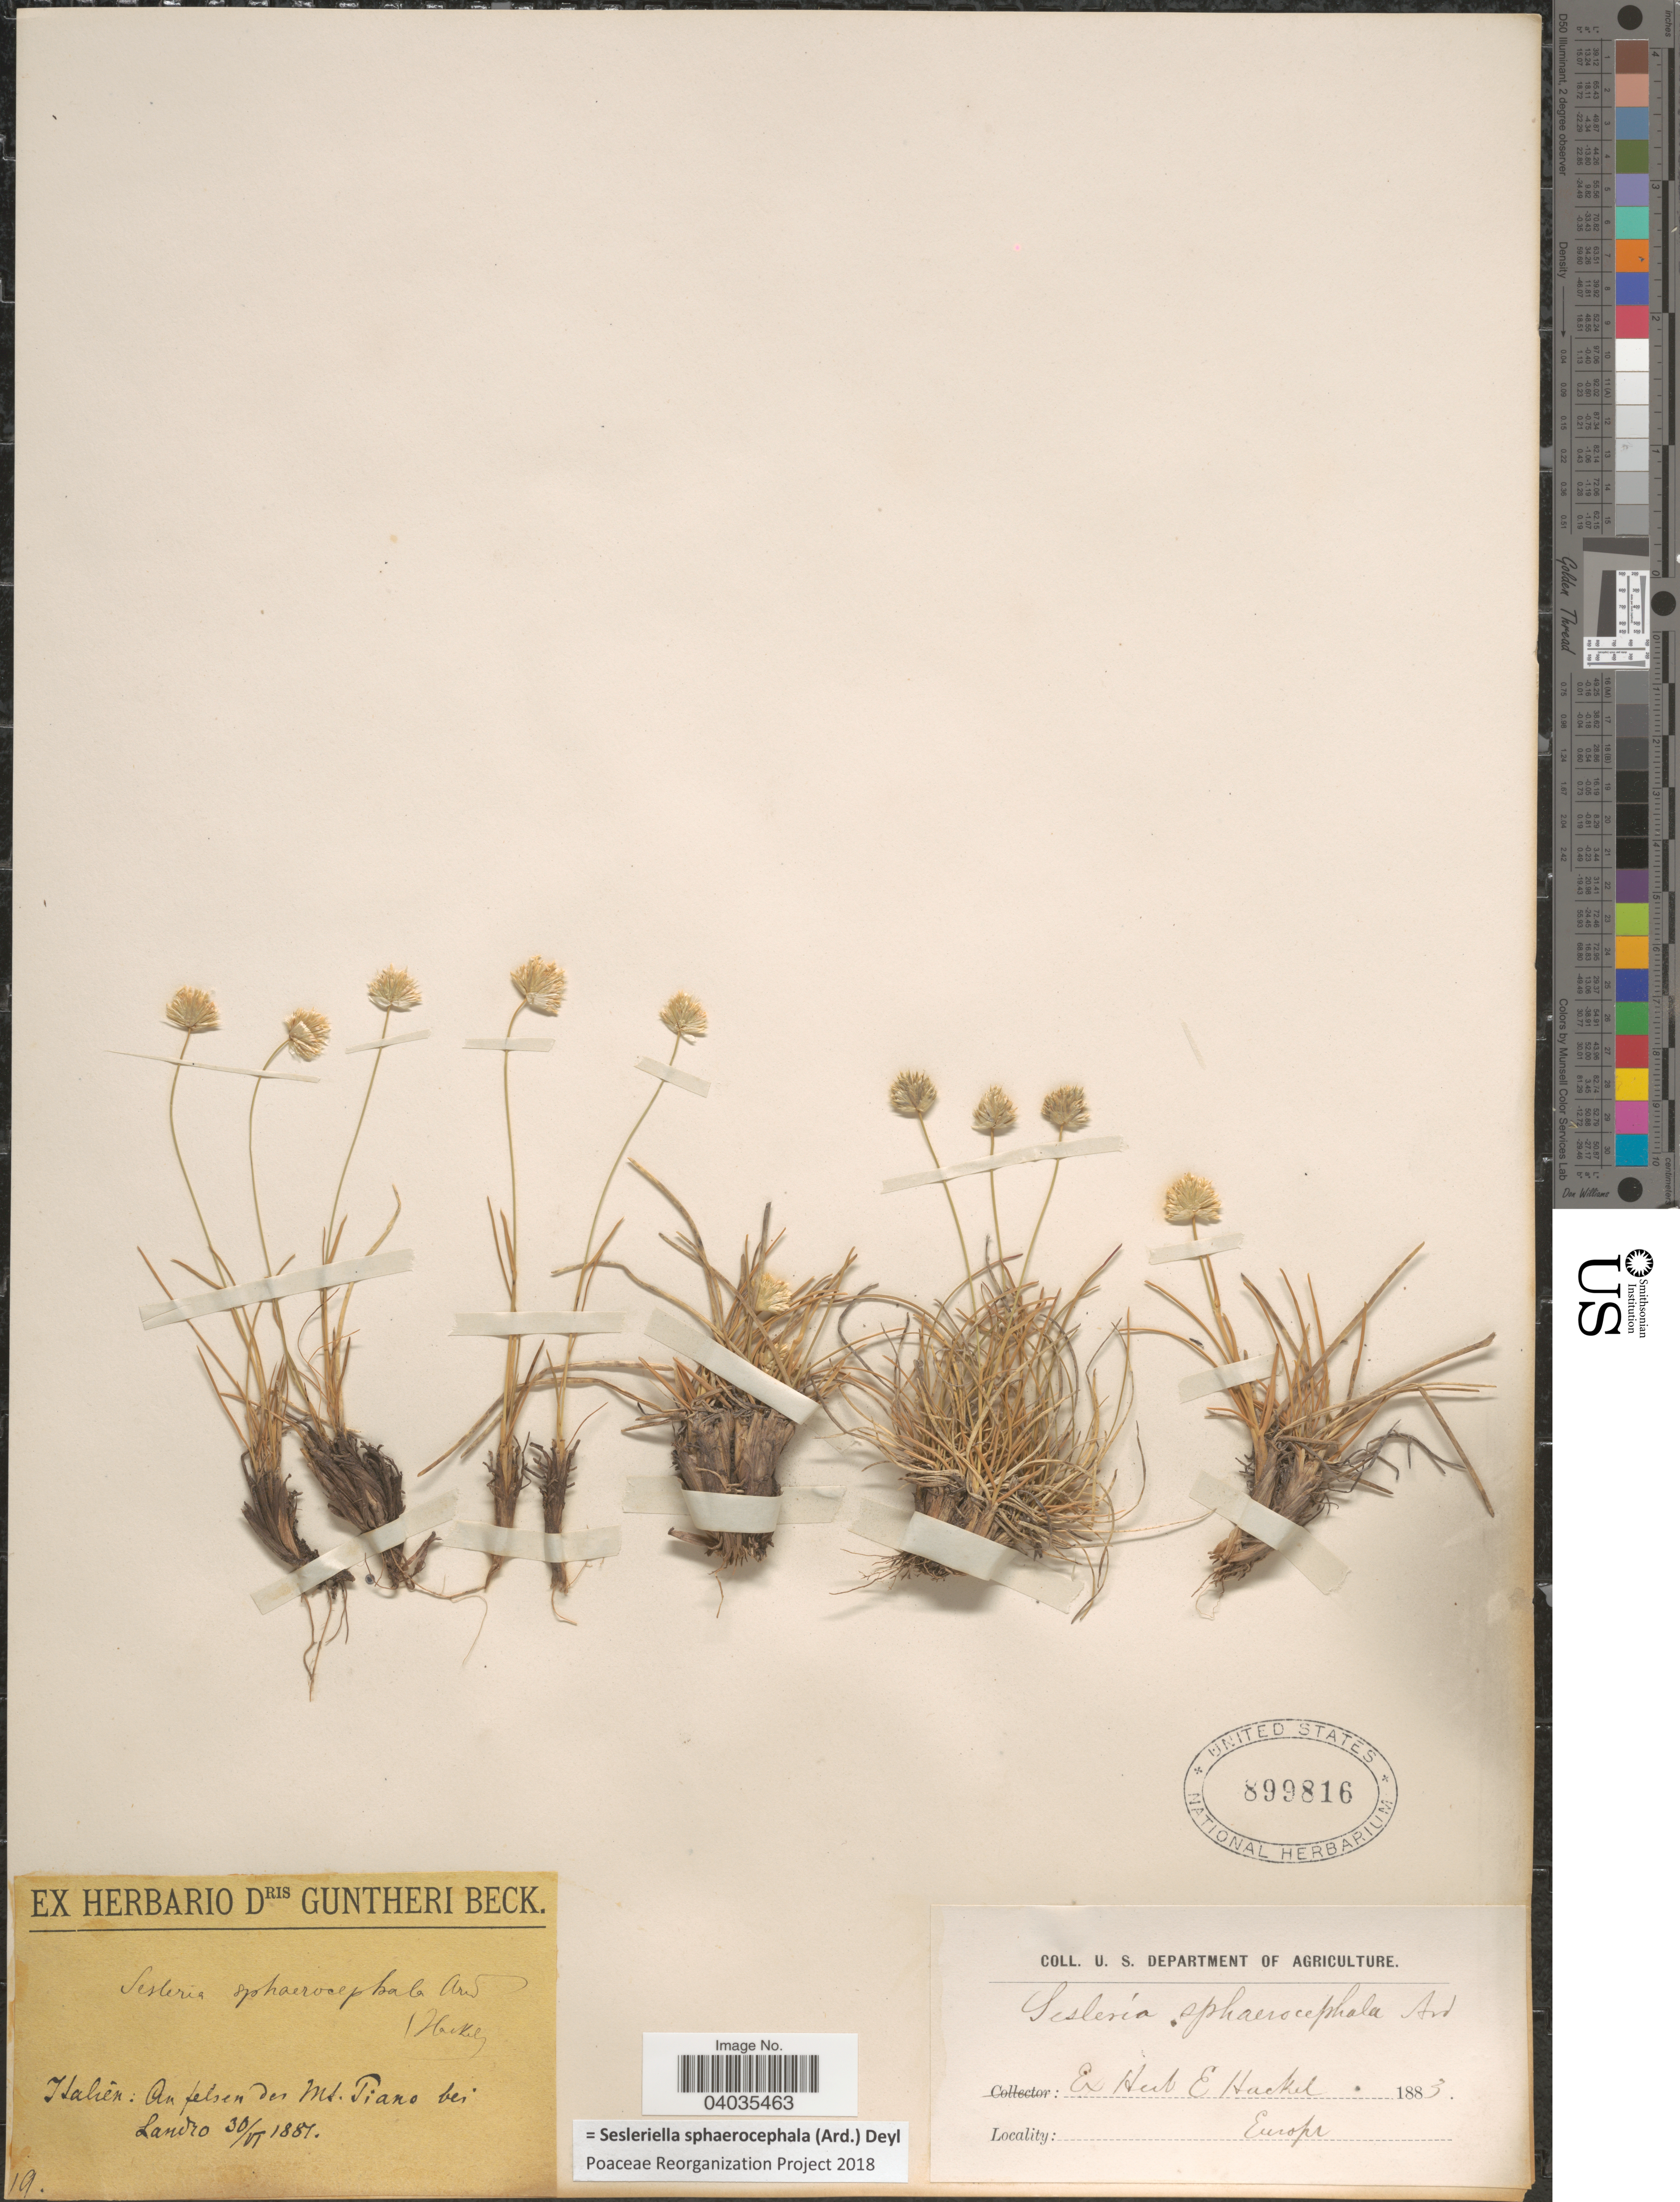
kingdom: Plantae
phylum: Tracheophyta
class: Liliopsida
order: Poales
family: Poaceae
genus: Sesleriella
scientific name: Sesleriella sphaerocephala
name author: (Ard.) Deyl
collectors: ex herb. E. Hackel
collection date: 1887-06-30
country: Italy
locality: Italien: An felsen des Mt. Tiaro bei Landro.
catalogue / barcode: US 899816